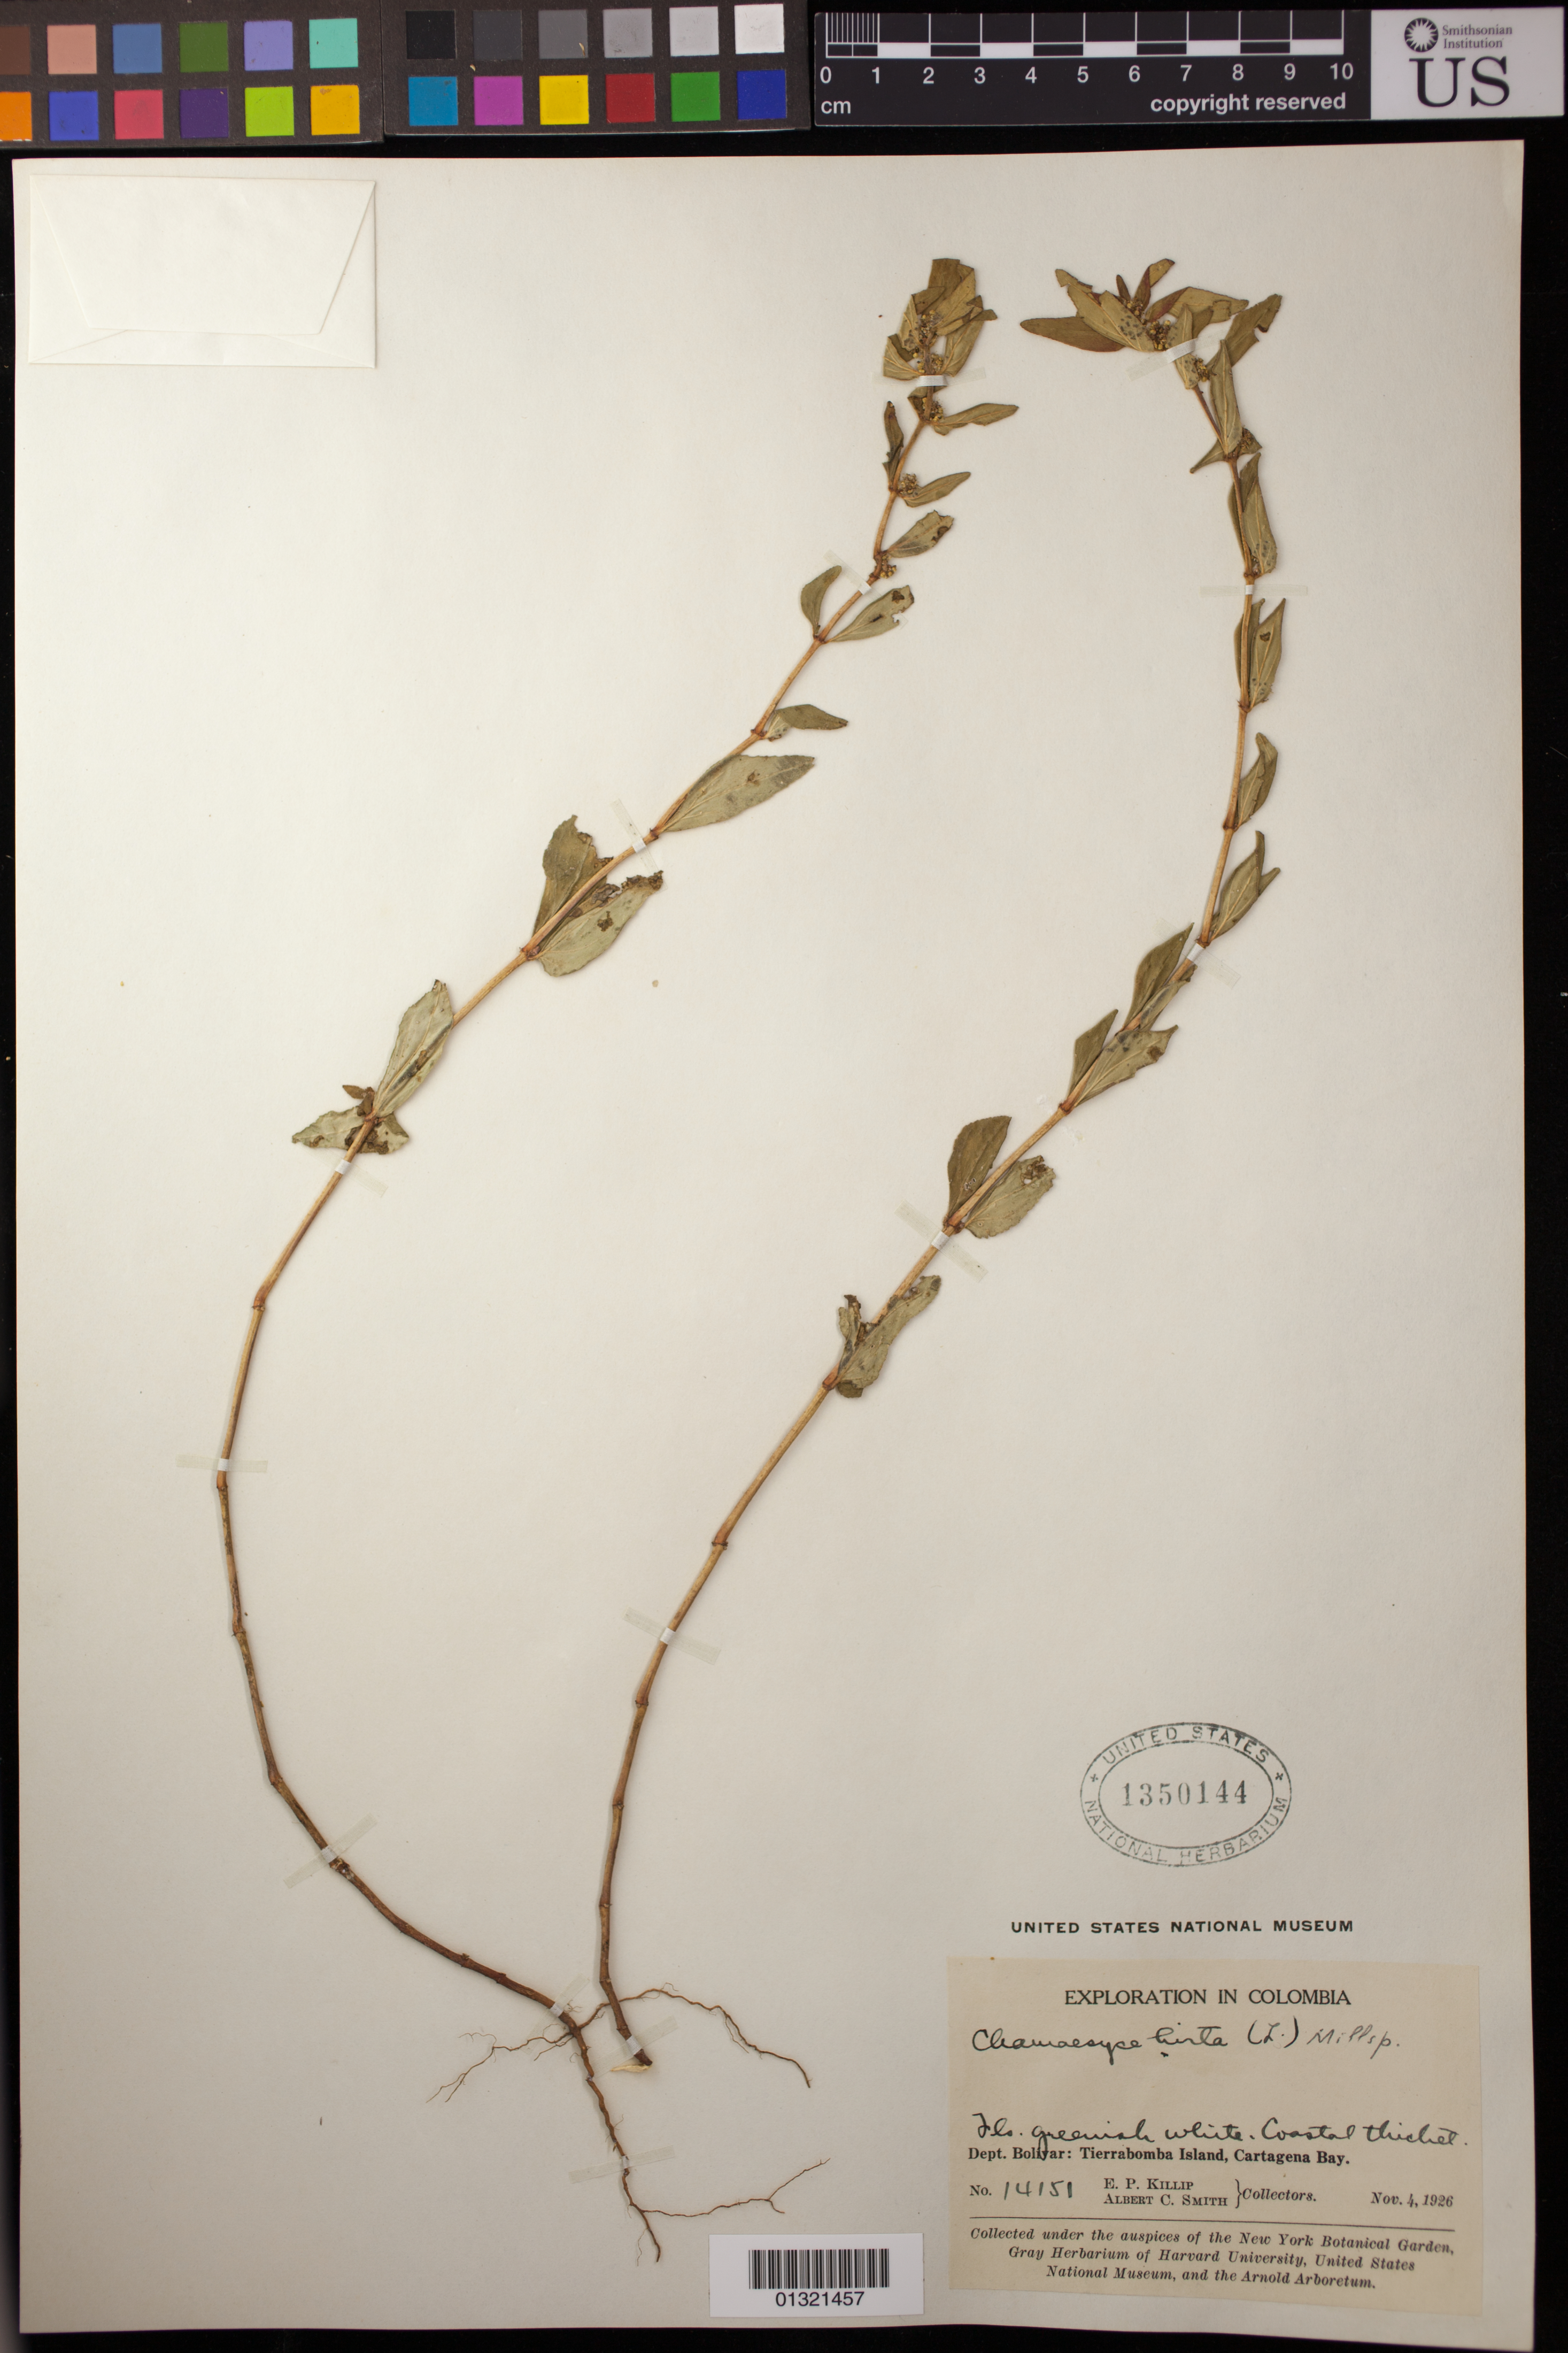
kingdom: Plantae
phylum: Tracheophyta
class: Magnoliopsida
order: Malpighiales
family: Euphorbiaceae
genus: Euphorbia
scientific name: Euphorbia hirta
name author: L.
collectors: E. P. Killip & A. C. Smith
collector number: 14151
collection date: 1926-11-04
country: Colombia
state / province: Bolívar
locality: Tierrabomba Island [Tierra Bomba Island], Cartagena Bay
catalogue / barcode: US 1350144